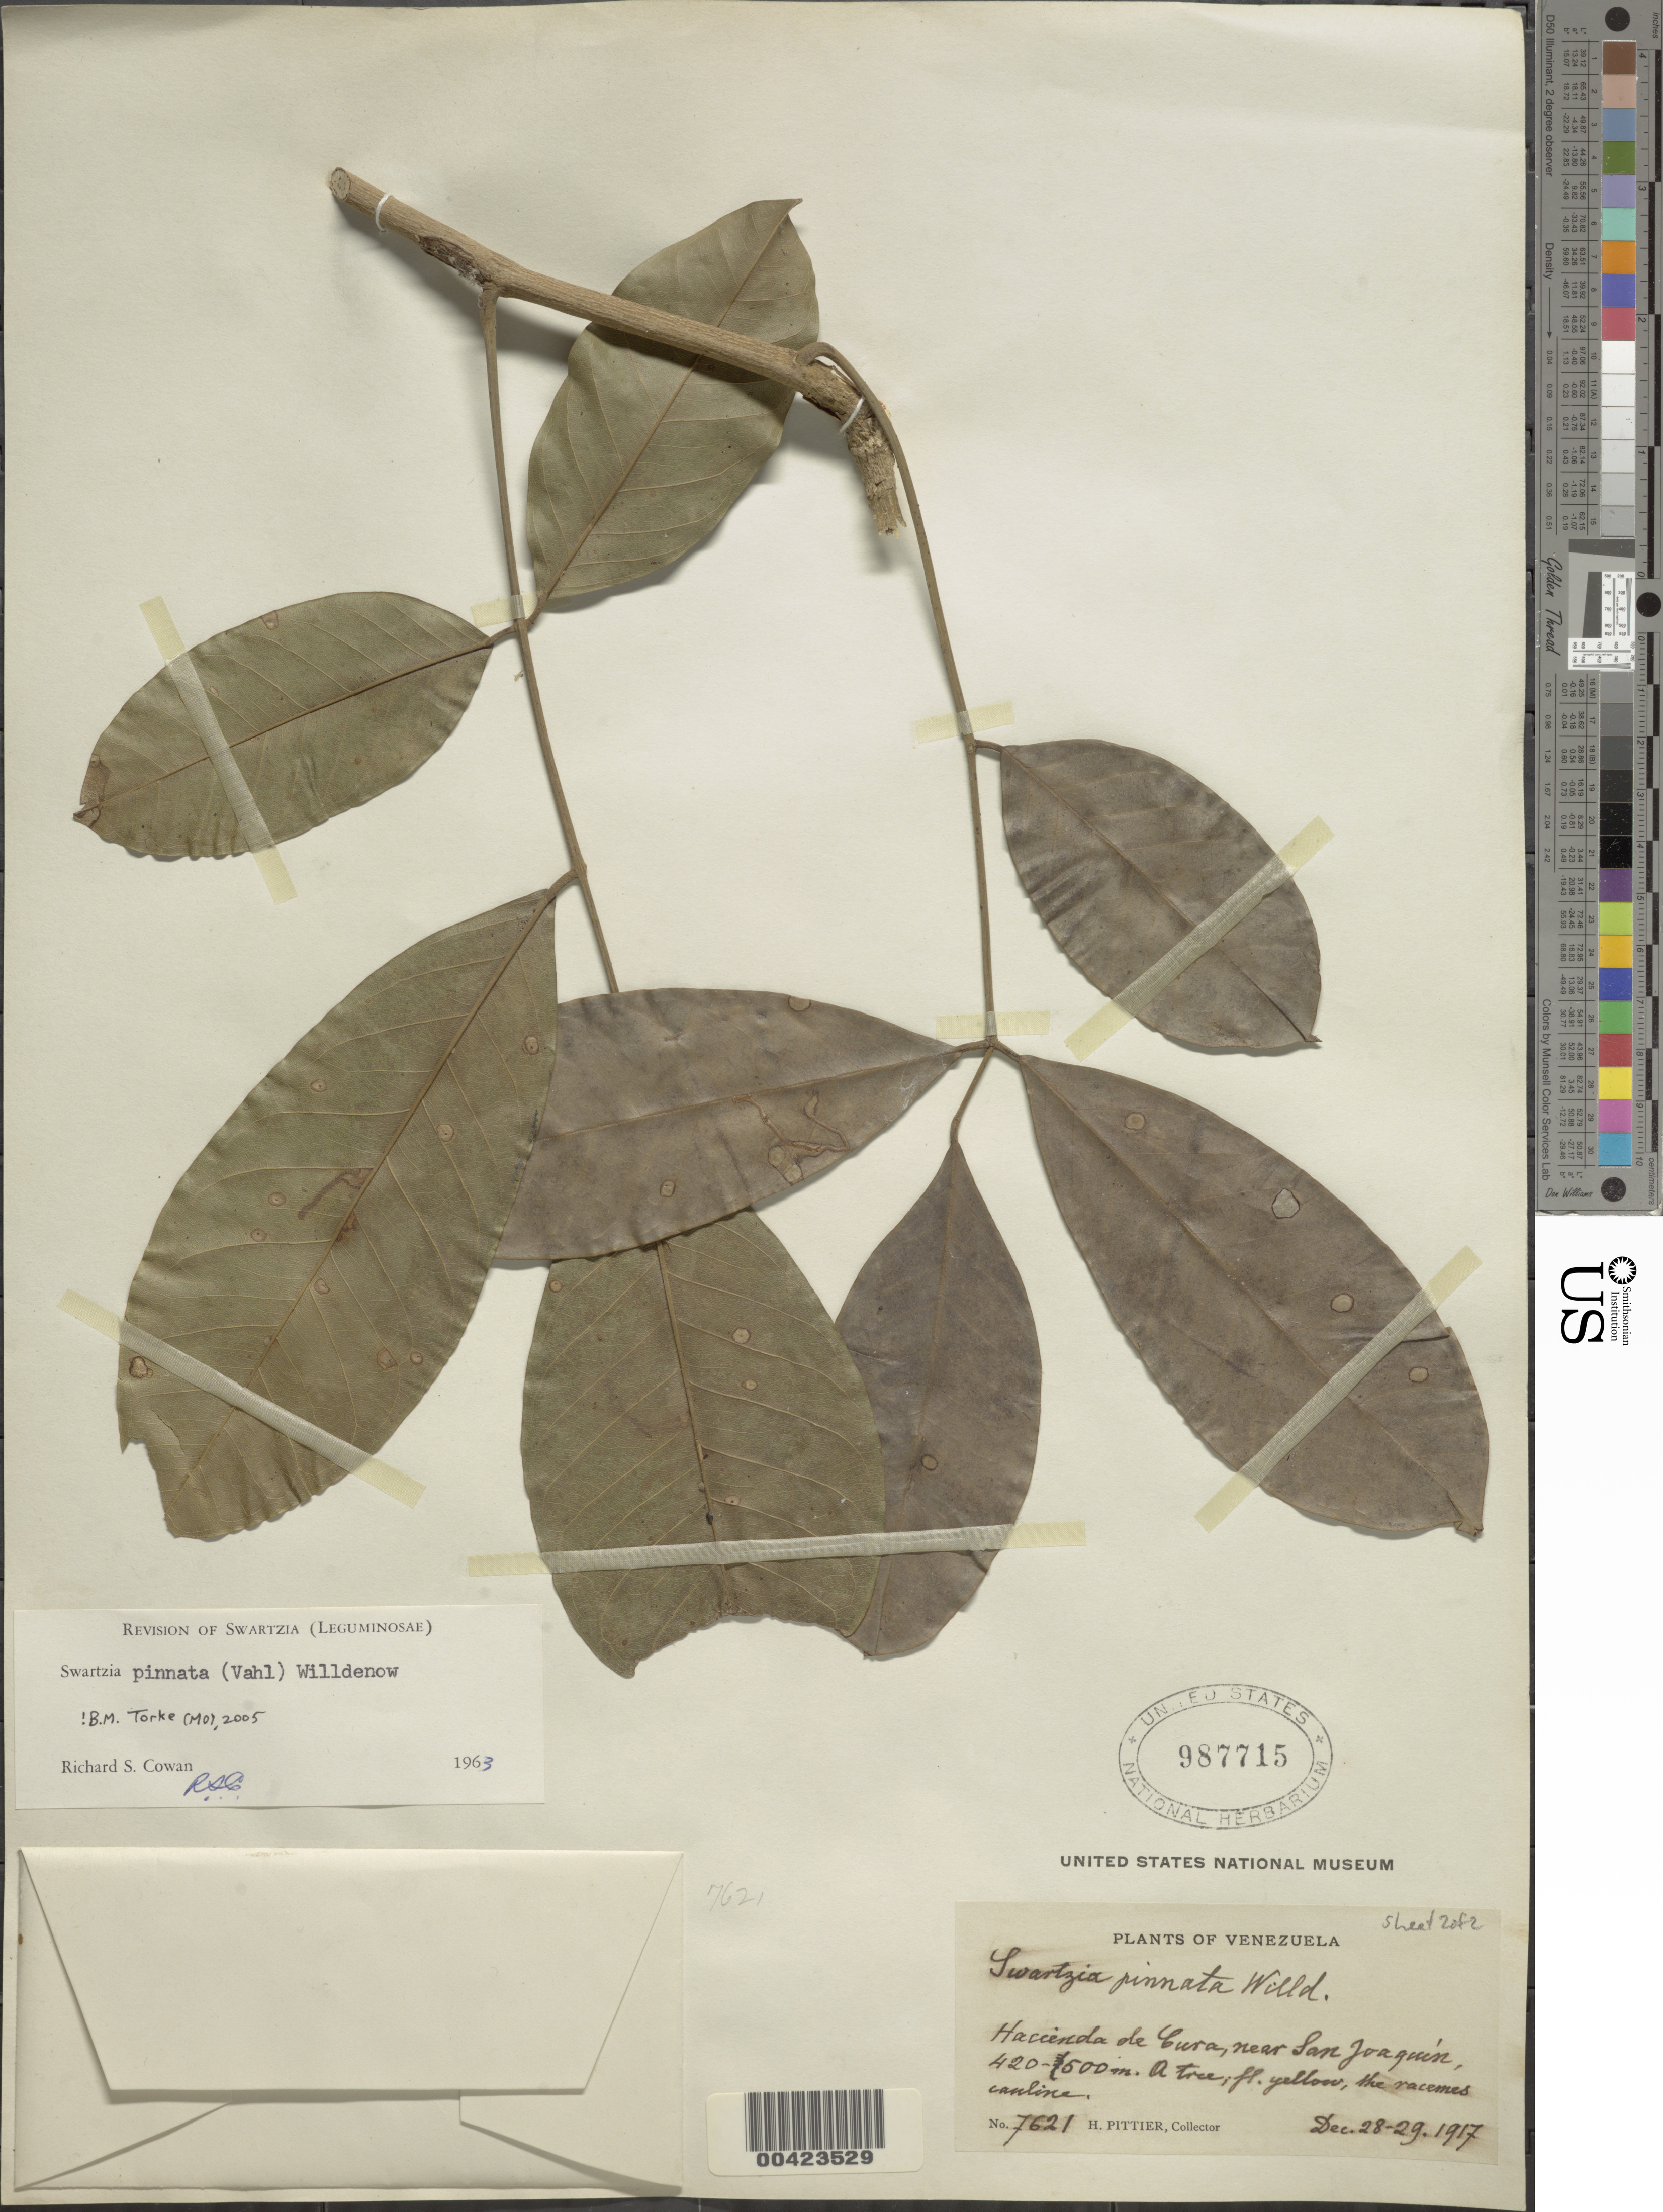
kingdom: Plantae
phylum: Tracheophyta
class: Magnoliopsida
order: Fabales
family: Fabaceae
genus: Swartzia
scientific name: Swartzia pinnata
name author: (Vahl) Willd.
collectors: H. F. Pittier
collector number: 7621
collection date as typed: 28 Dec 1917 to 29 Dec 1917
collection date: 1917-12-28/1917-12-29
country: Venezuela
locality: San joaquin, near; hacienda de cura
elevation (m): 500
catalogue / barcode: US 987715